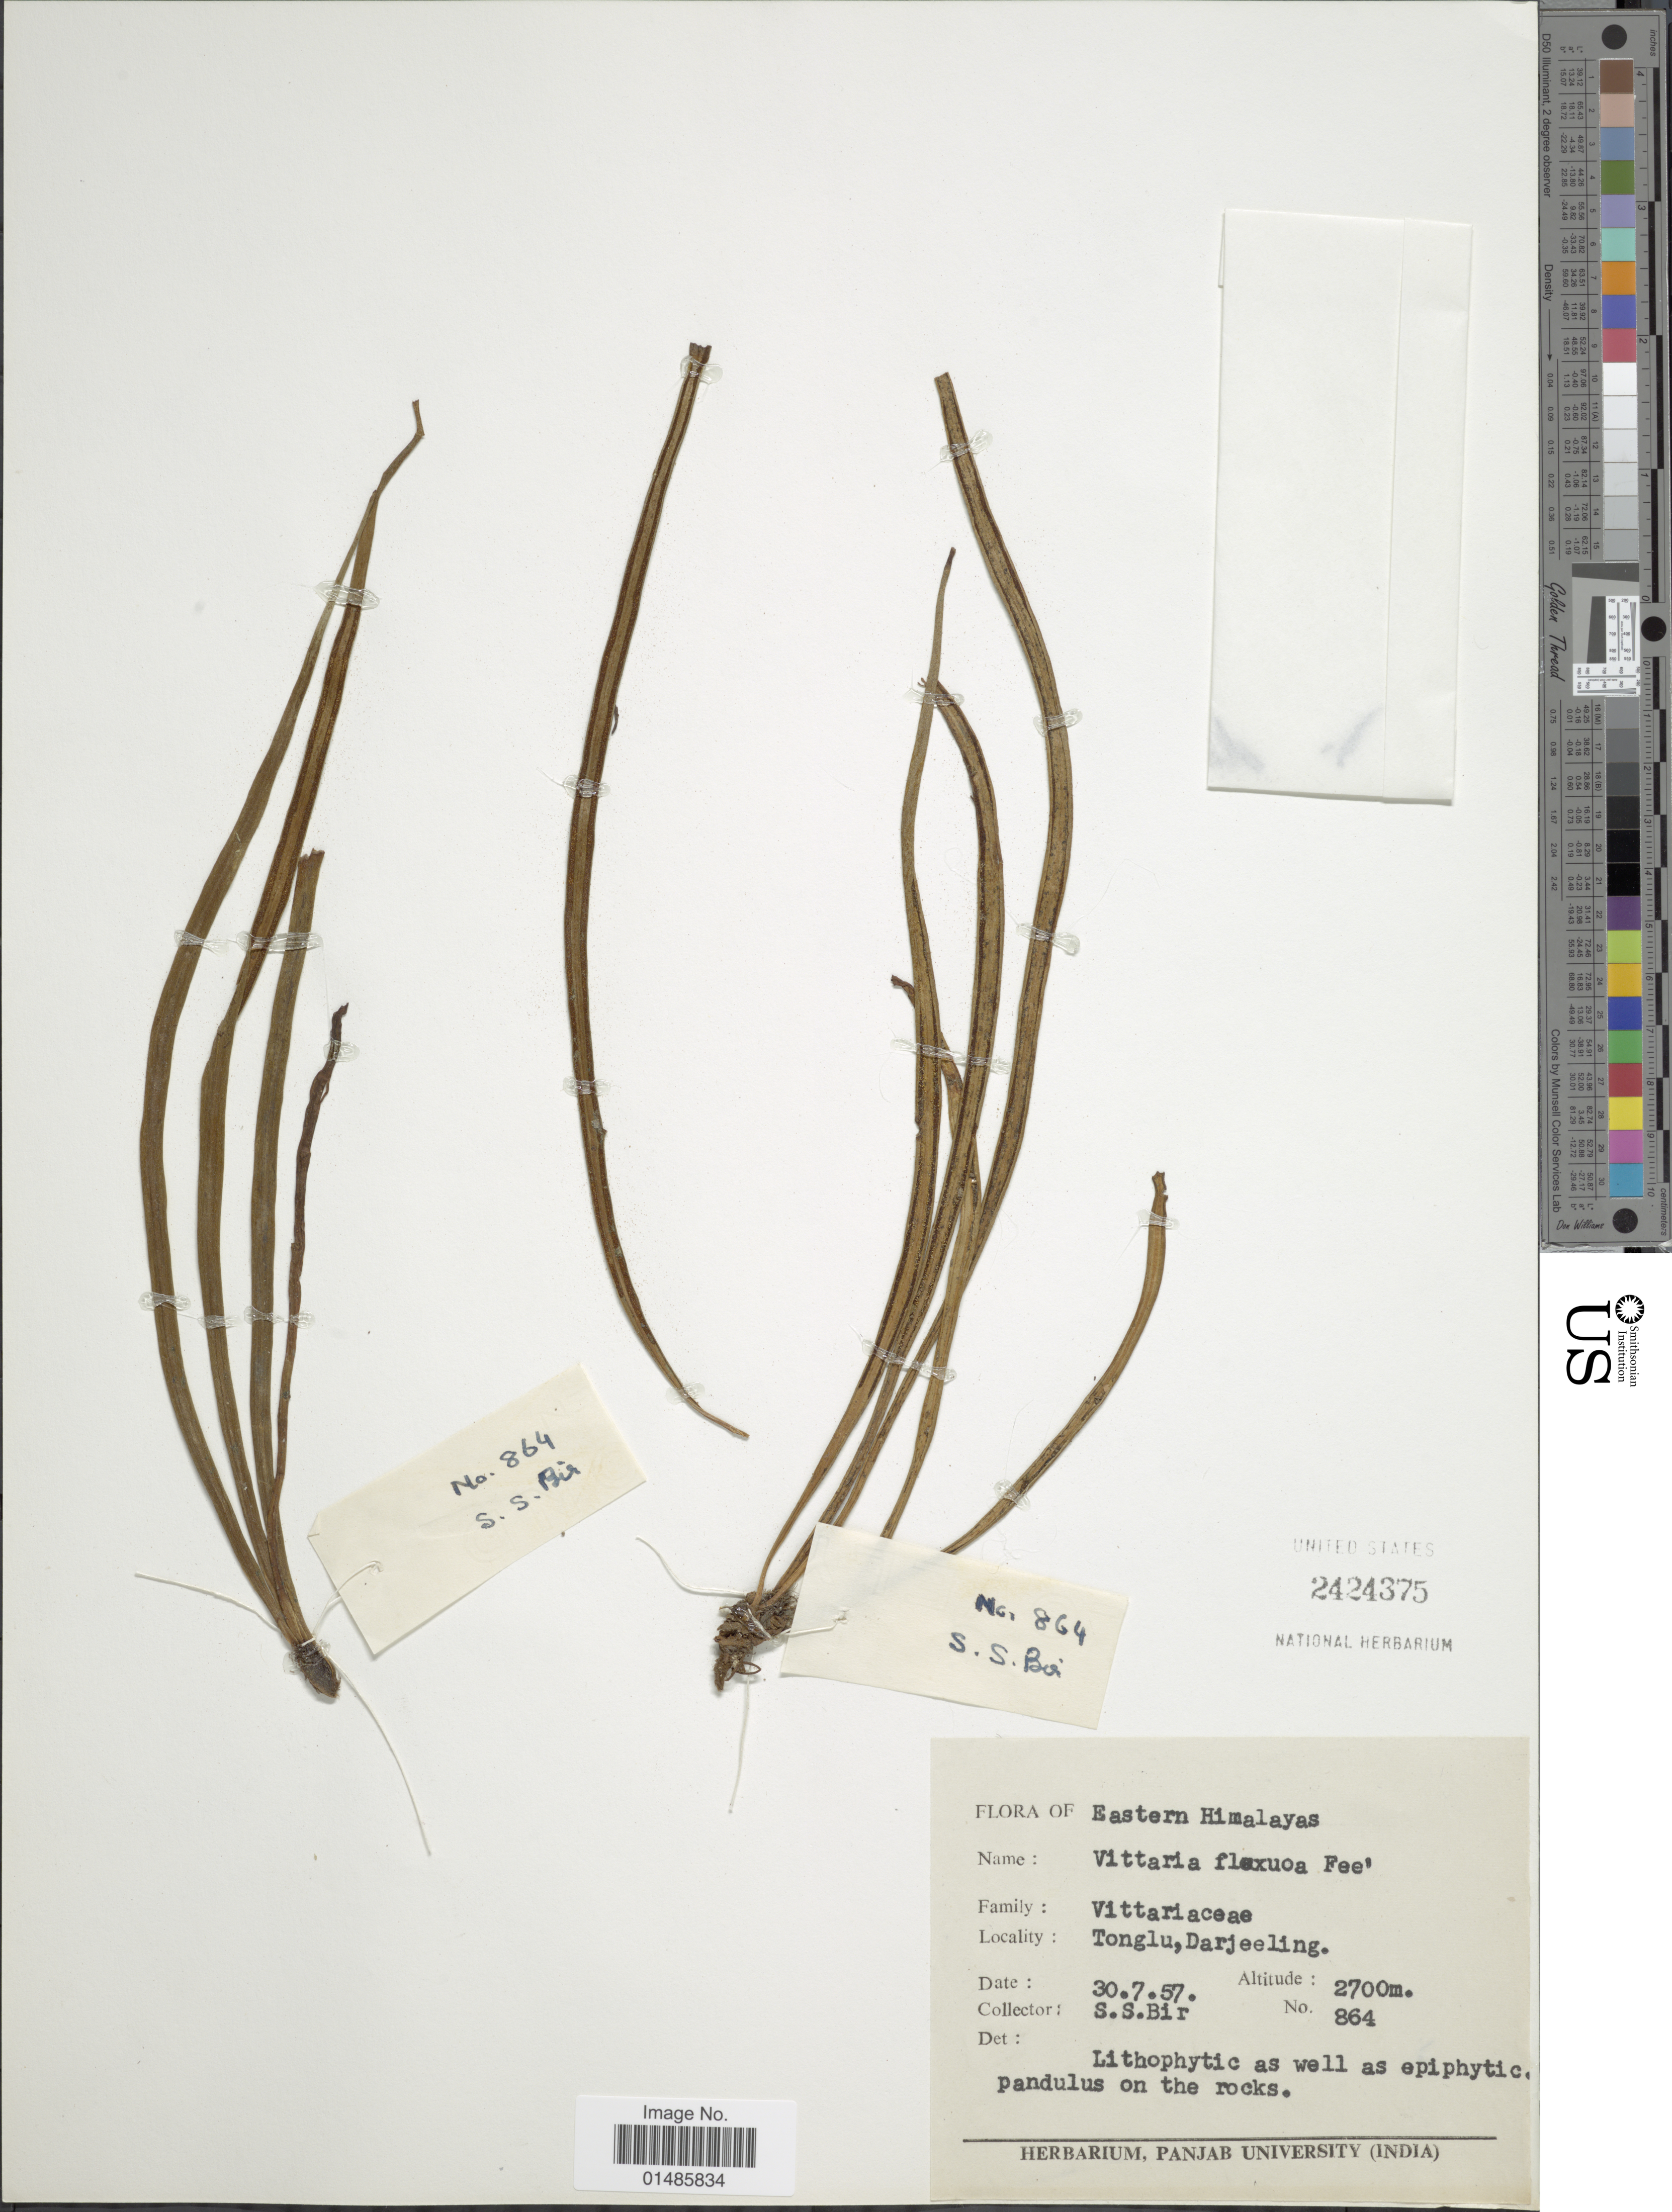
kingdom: Plantae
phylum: Tracheophyta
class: Polypodiopsida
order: Polypodiales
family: Pteridaceae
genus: Haplopteris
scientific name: Haplopteris flexuosa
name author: (Fée) E.H. Crane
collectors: S. S. Bir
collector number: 864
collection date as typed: Transcribed d/m/y: 30/7/57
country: India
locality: Eastern Himalayas. Tonglu, Darjeeling.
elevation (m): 2700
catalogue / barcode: US 2424375